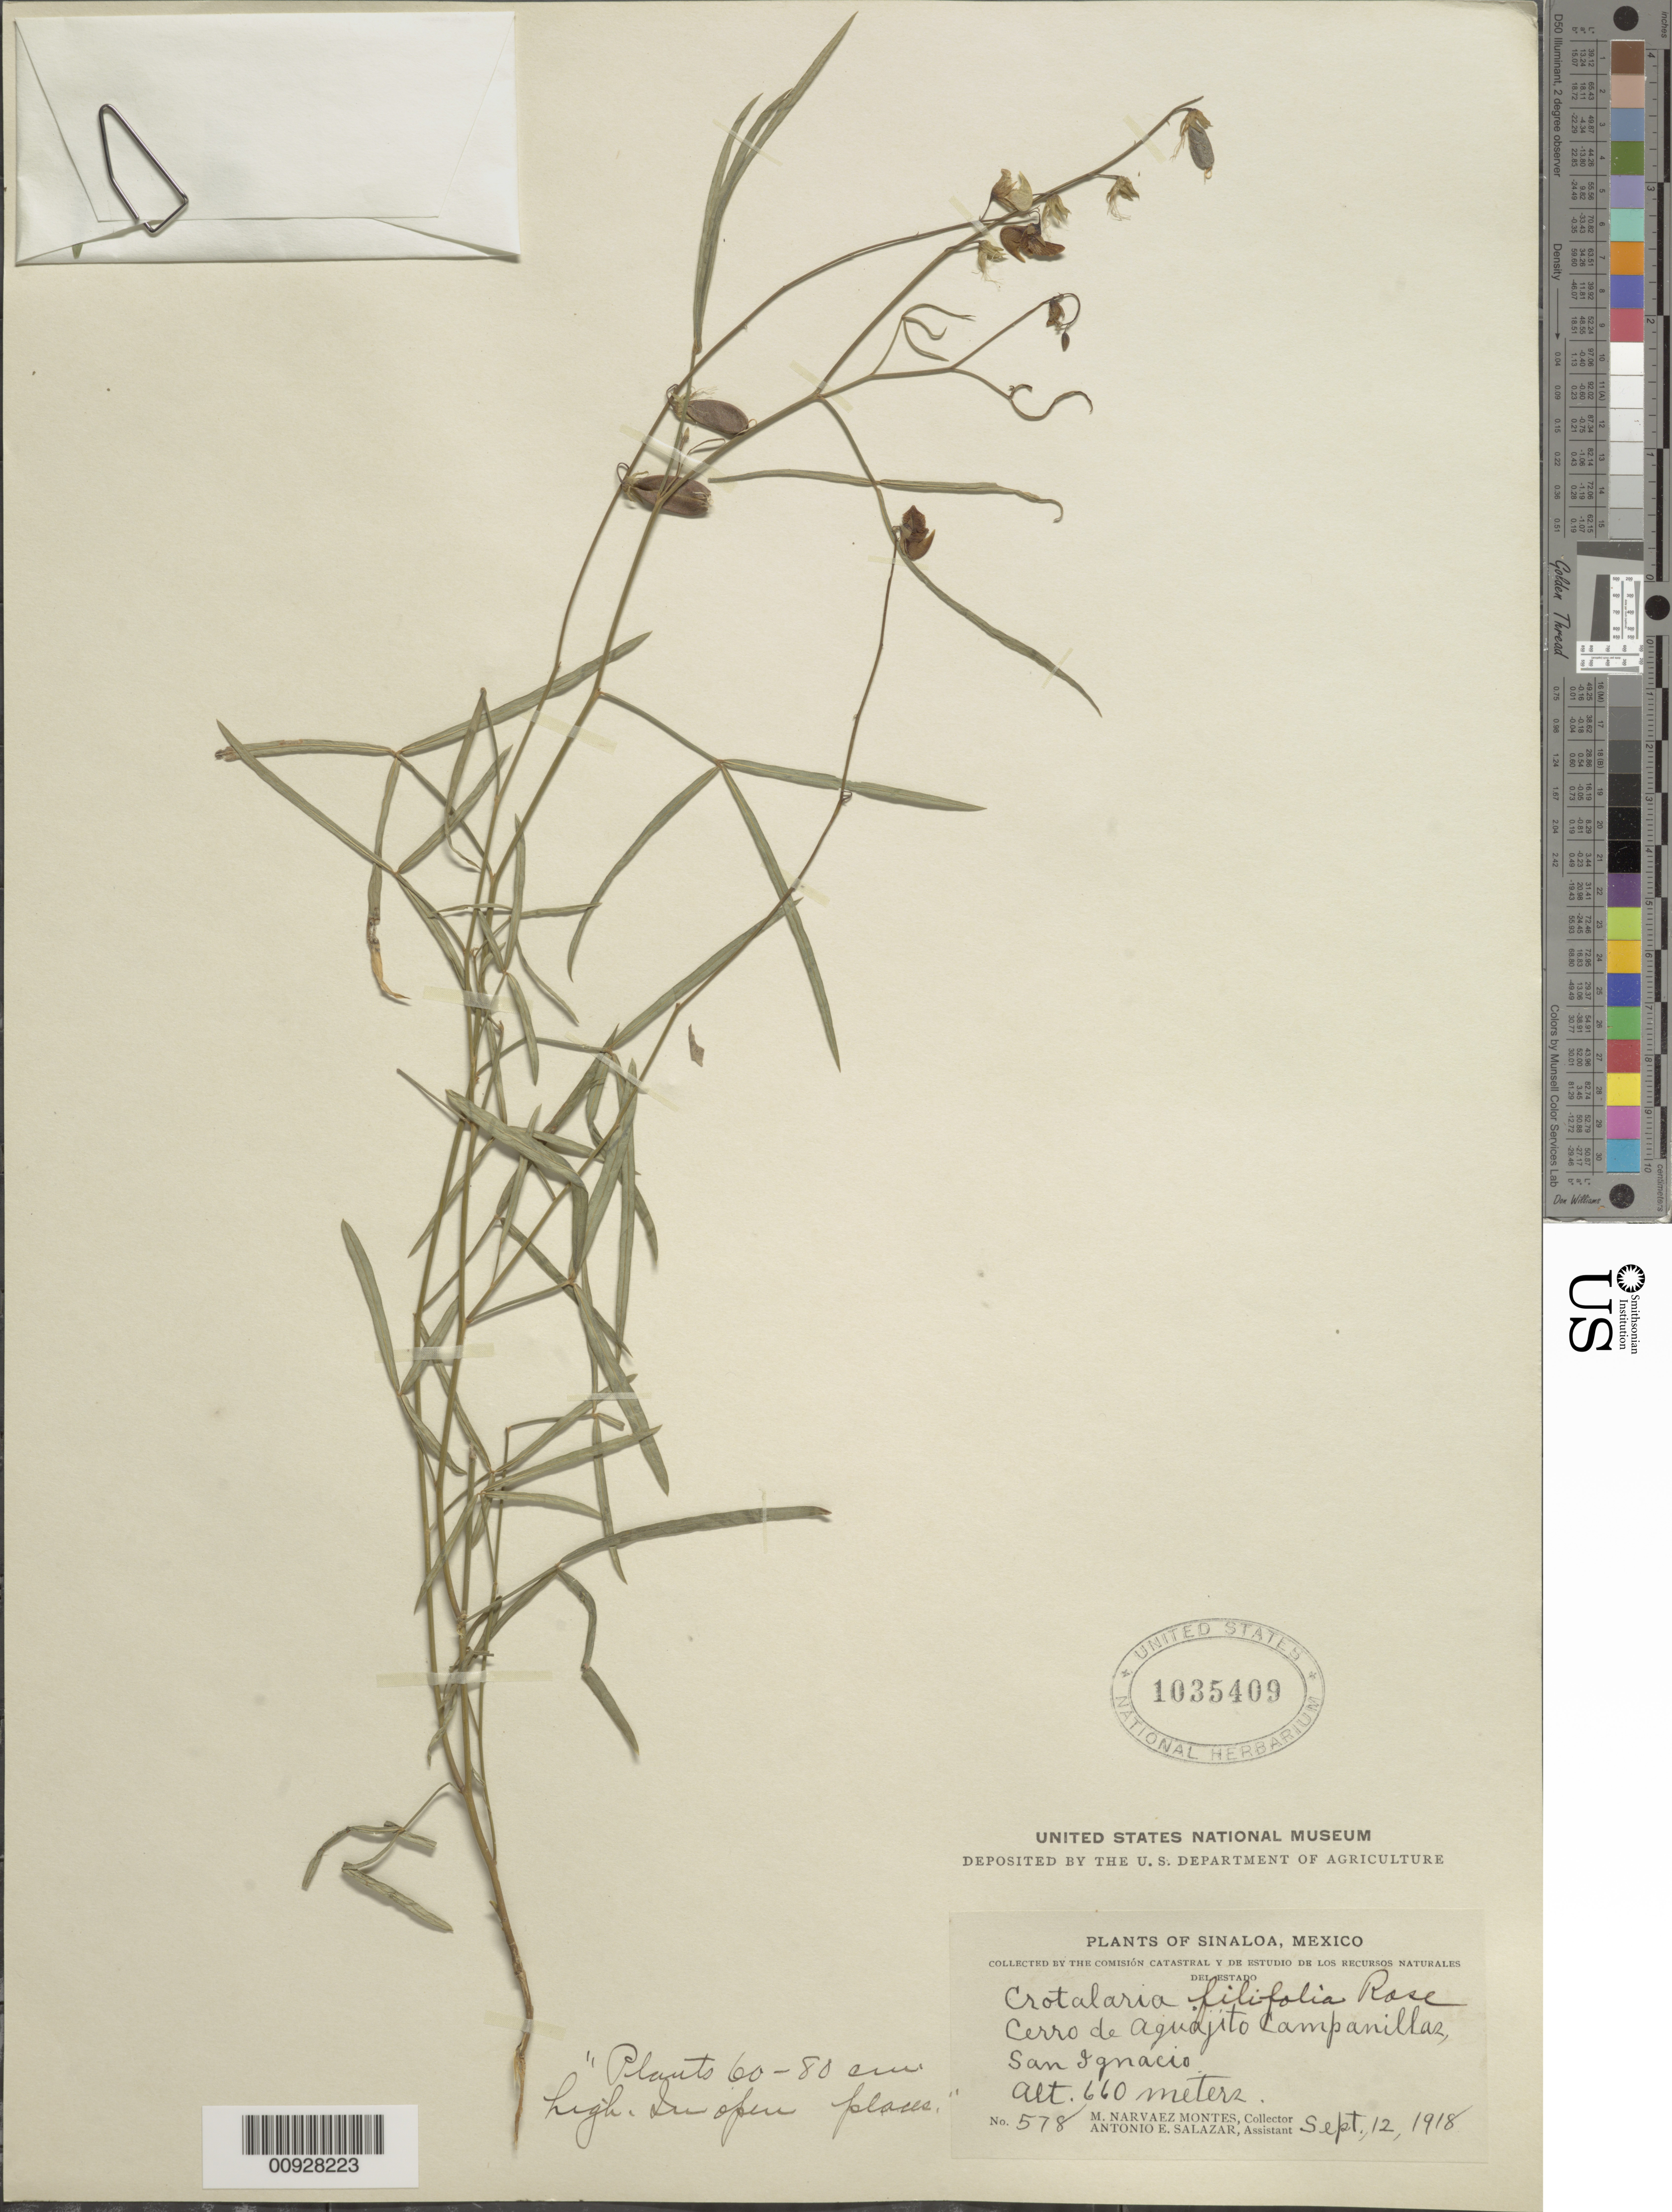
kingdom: Plantae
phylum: Tracheophyta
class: Magnoliopsida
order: Fabales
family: Fabaceae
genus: Crotalaria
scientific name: Crotalaria sp.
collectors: M. Narvaez-Montes & A. E. Salazar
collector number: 578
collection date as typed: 12 Sep 1918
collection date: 1918-09-12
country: Mexico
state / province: Sinaloa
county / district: San Ignacio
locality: Cerro de Aguajito Campanillas, San Ignacio, Sinaloa.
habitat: In open places.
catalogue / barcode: US 1035409